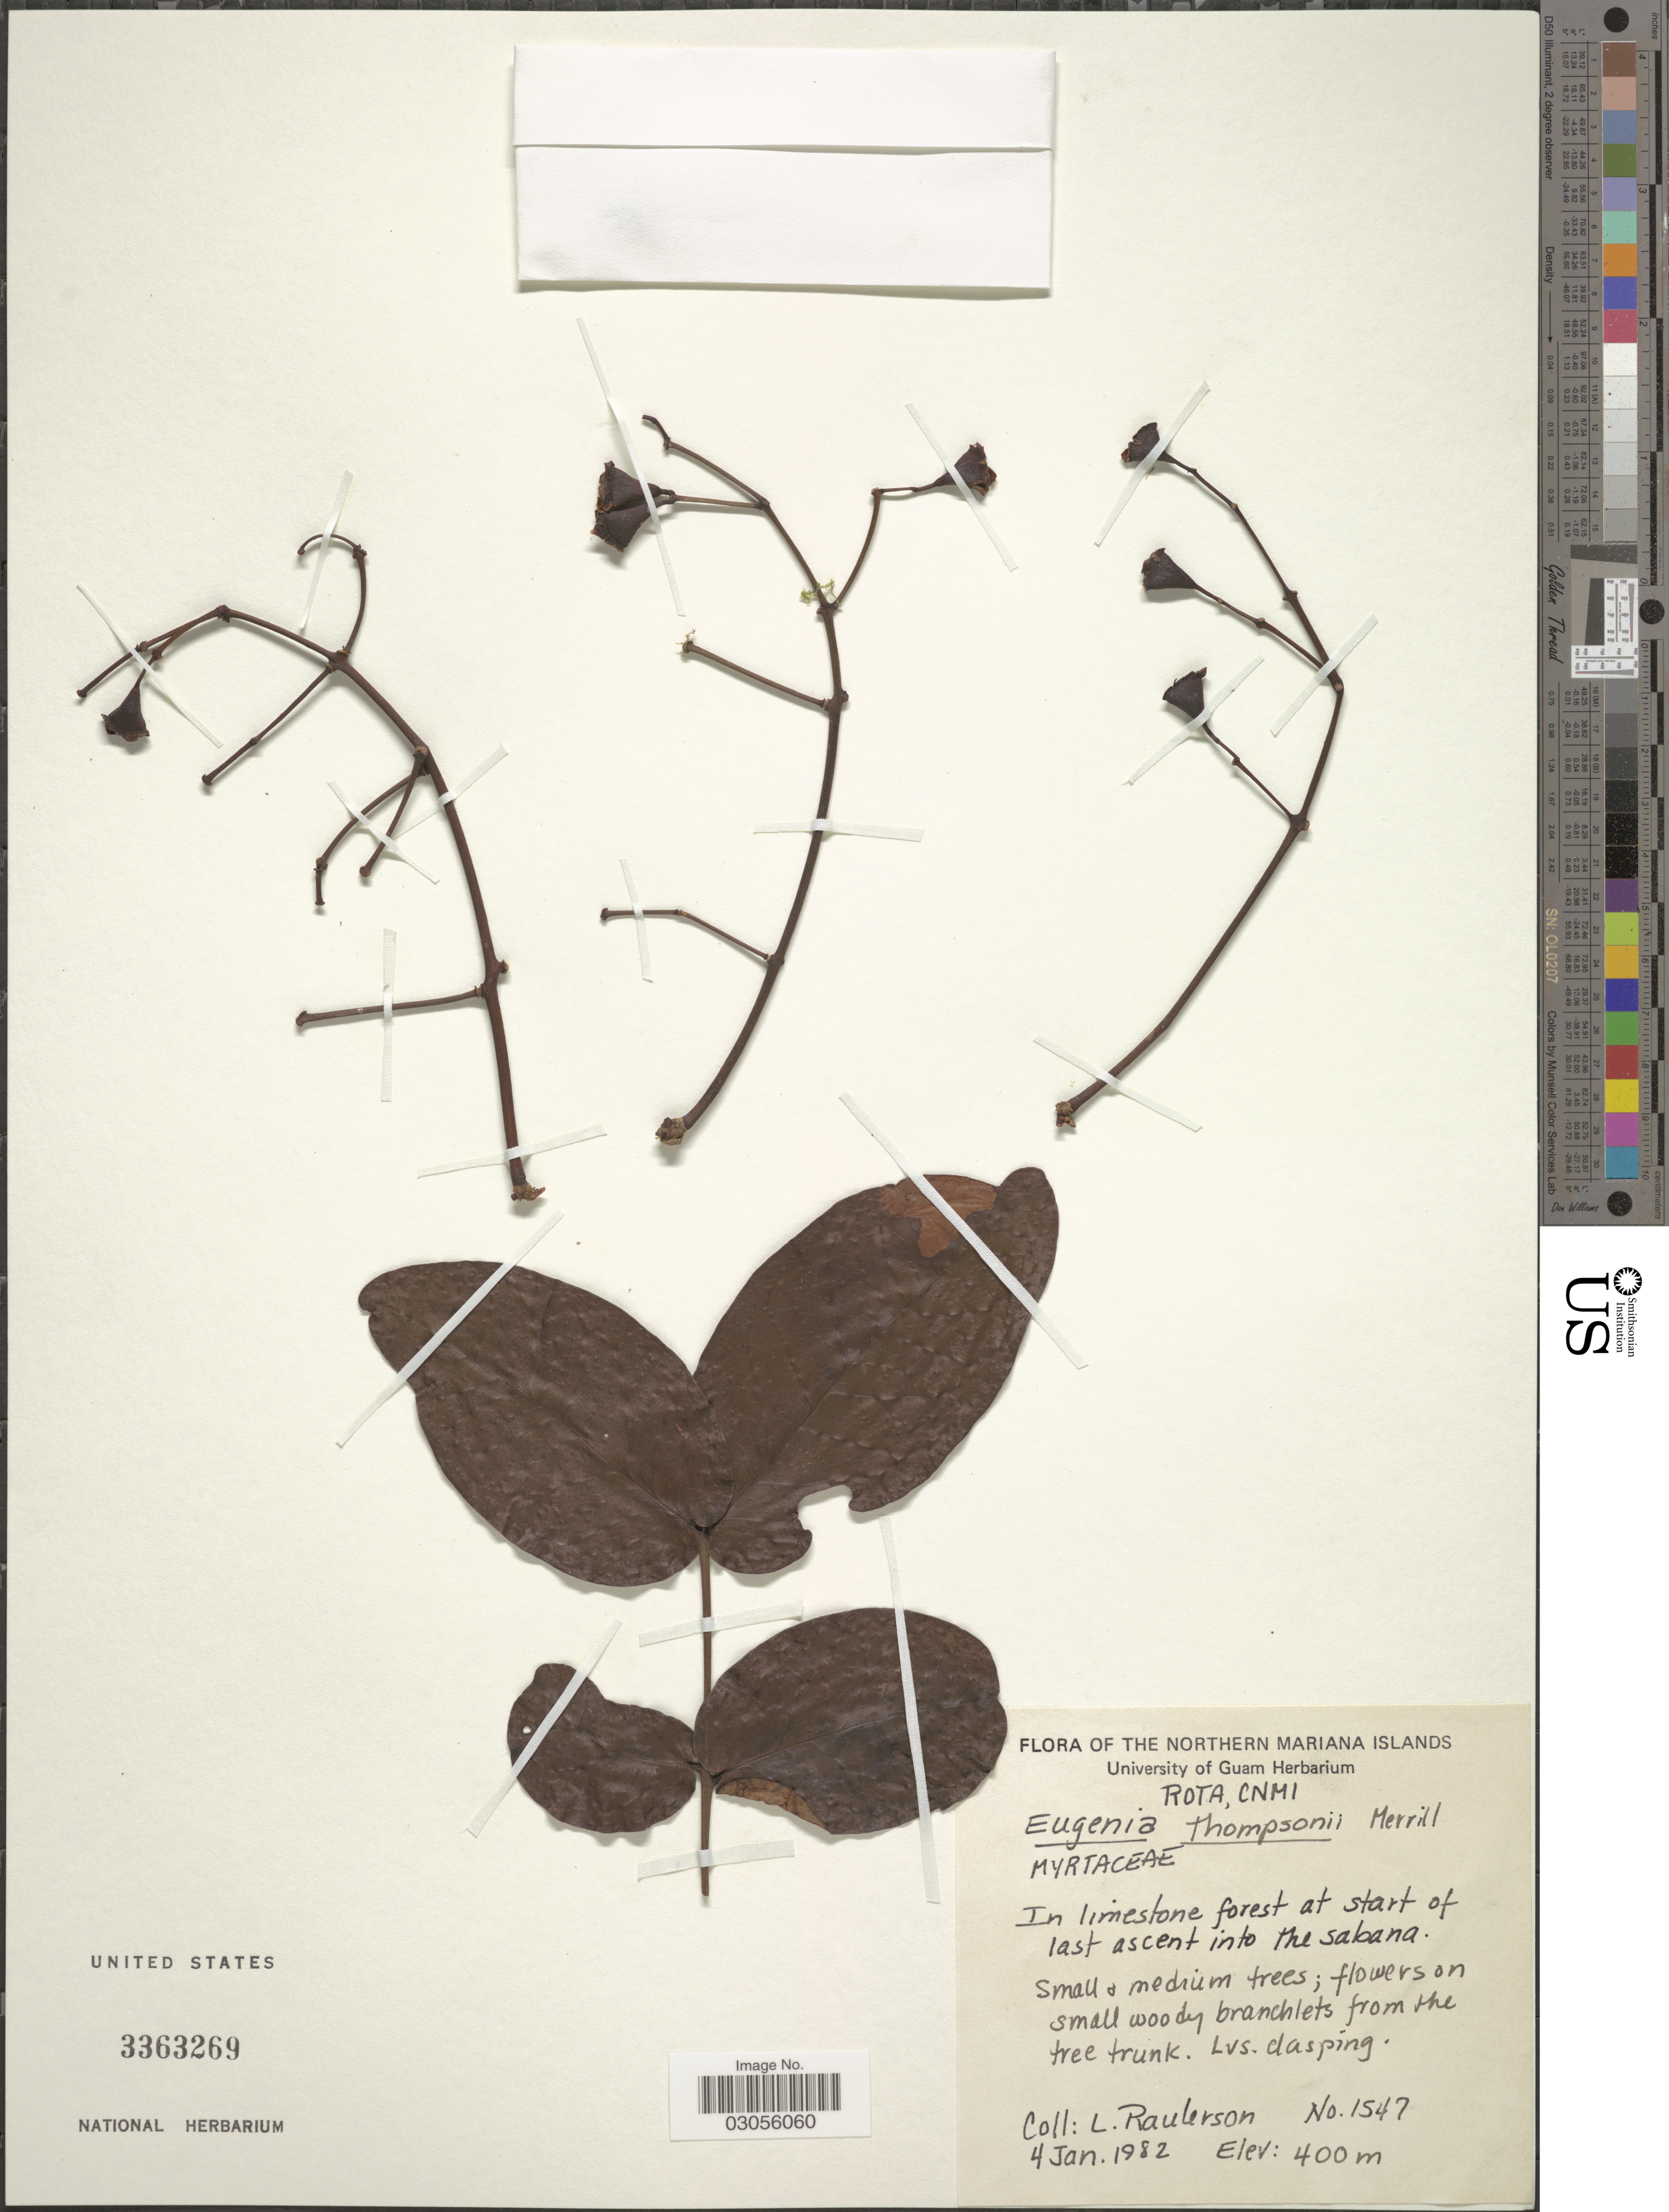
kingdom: Plantae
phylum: Tracheophyta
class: Magnoliopsida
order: Myrtales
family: Myrtaceae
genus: Syzygium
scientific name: Syzygium thompsonii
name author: (Merr.) N. Snow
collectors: L. Raulerson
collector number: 1547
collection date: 1982-01-04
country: Northern Mariana Islands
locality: Rota, CNMI. In limestone forest at start of last ascent into the sabana.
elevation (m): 400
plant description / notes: Cited by Byng et al., Phytotaxa 427(2): 126. 2019.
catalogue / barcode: US 3363269